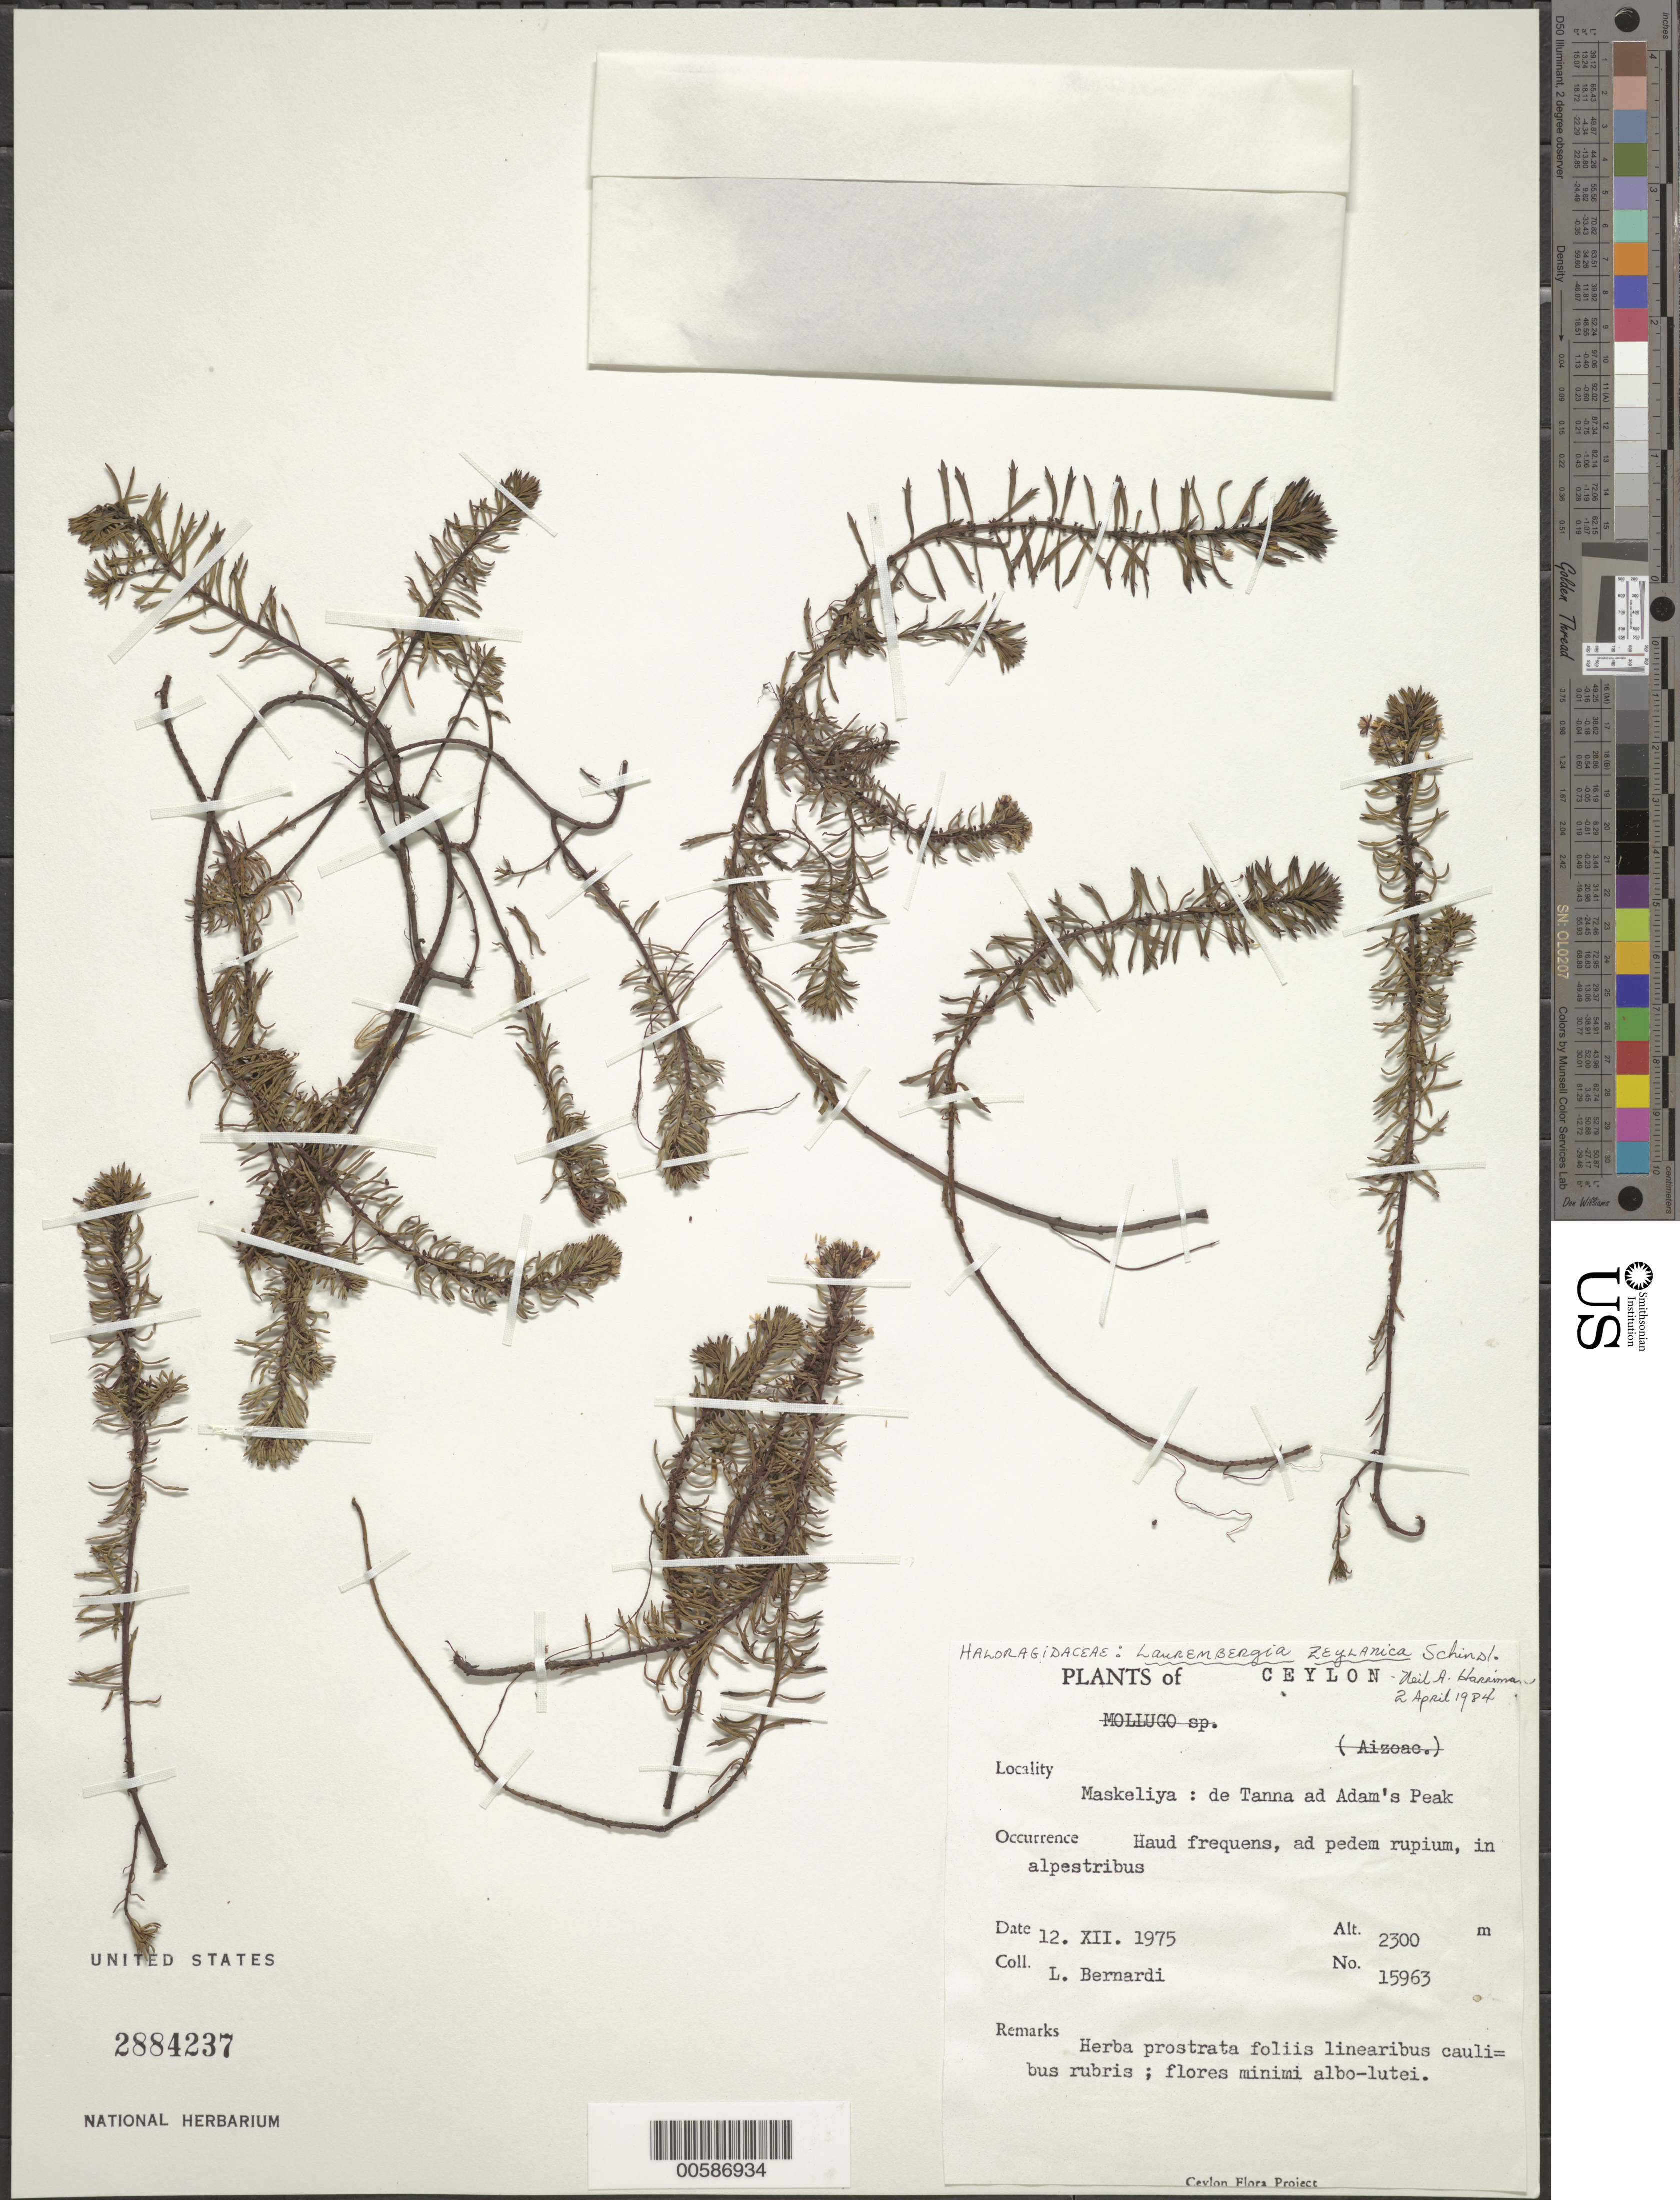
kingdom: Plantae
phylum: Tracheophyta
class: Magnoliopsida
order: Saxifragales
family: Haloragaceae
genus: Laurembergia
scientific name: Laurembergia zeylanica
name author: (Arn. ex C.B. Clarke) Schindl.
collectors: L. Bernardi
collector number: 15963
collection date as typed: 12 Dec 1975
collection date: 1975-12-12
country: Sri Lanka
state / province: Sabaragamuwa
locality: Maskeliya, Tanna ad Adam's Peak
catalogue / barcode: US 2884237